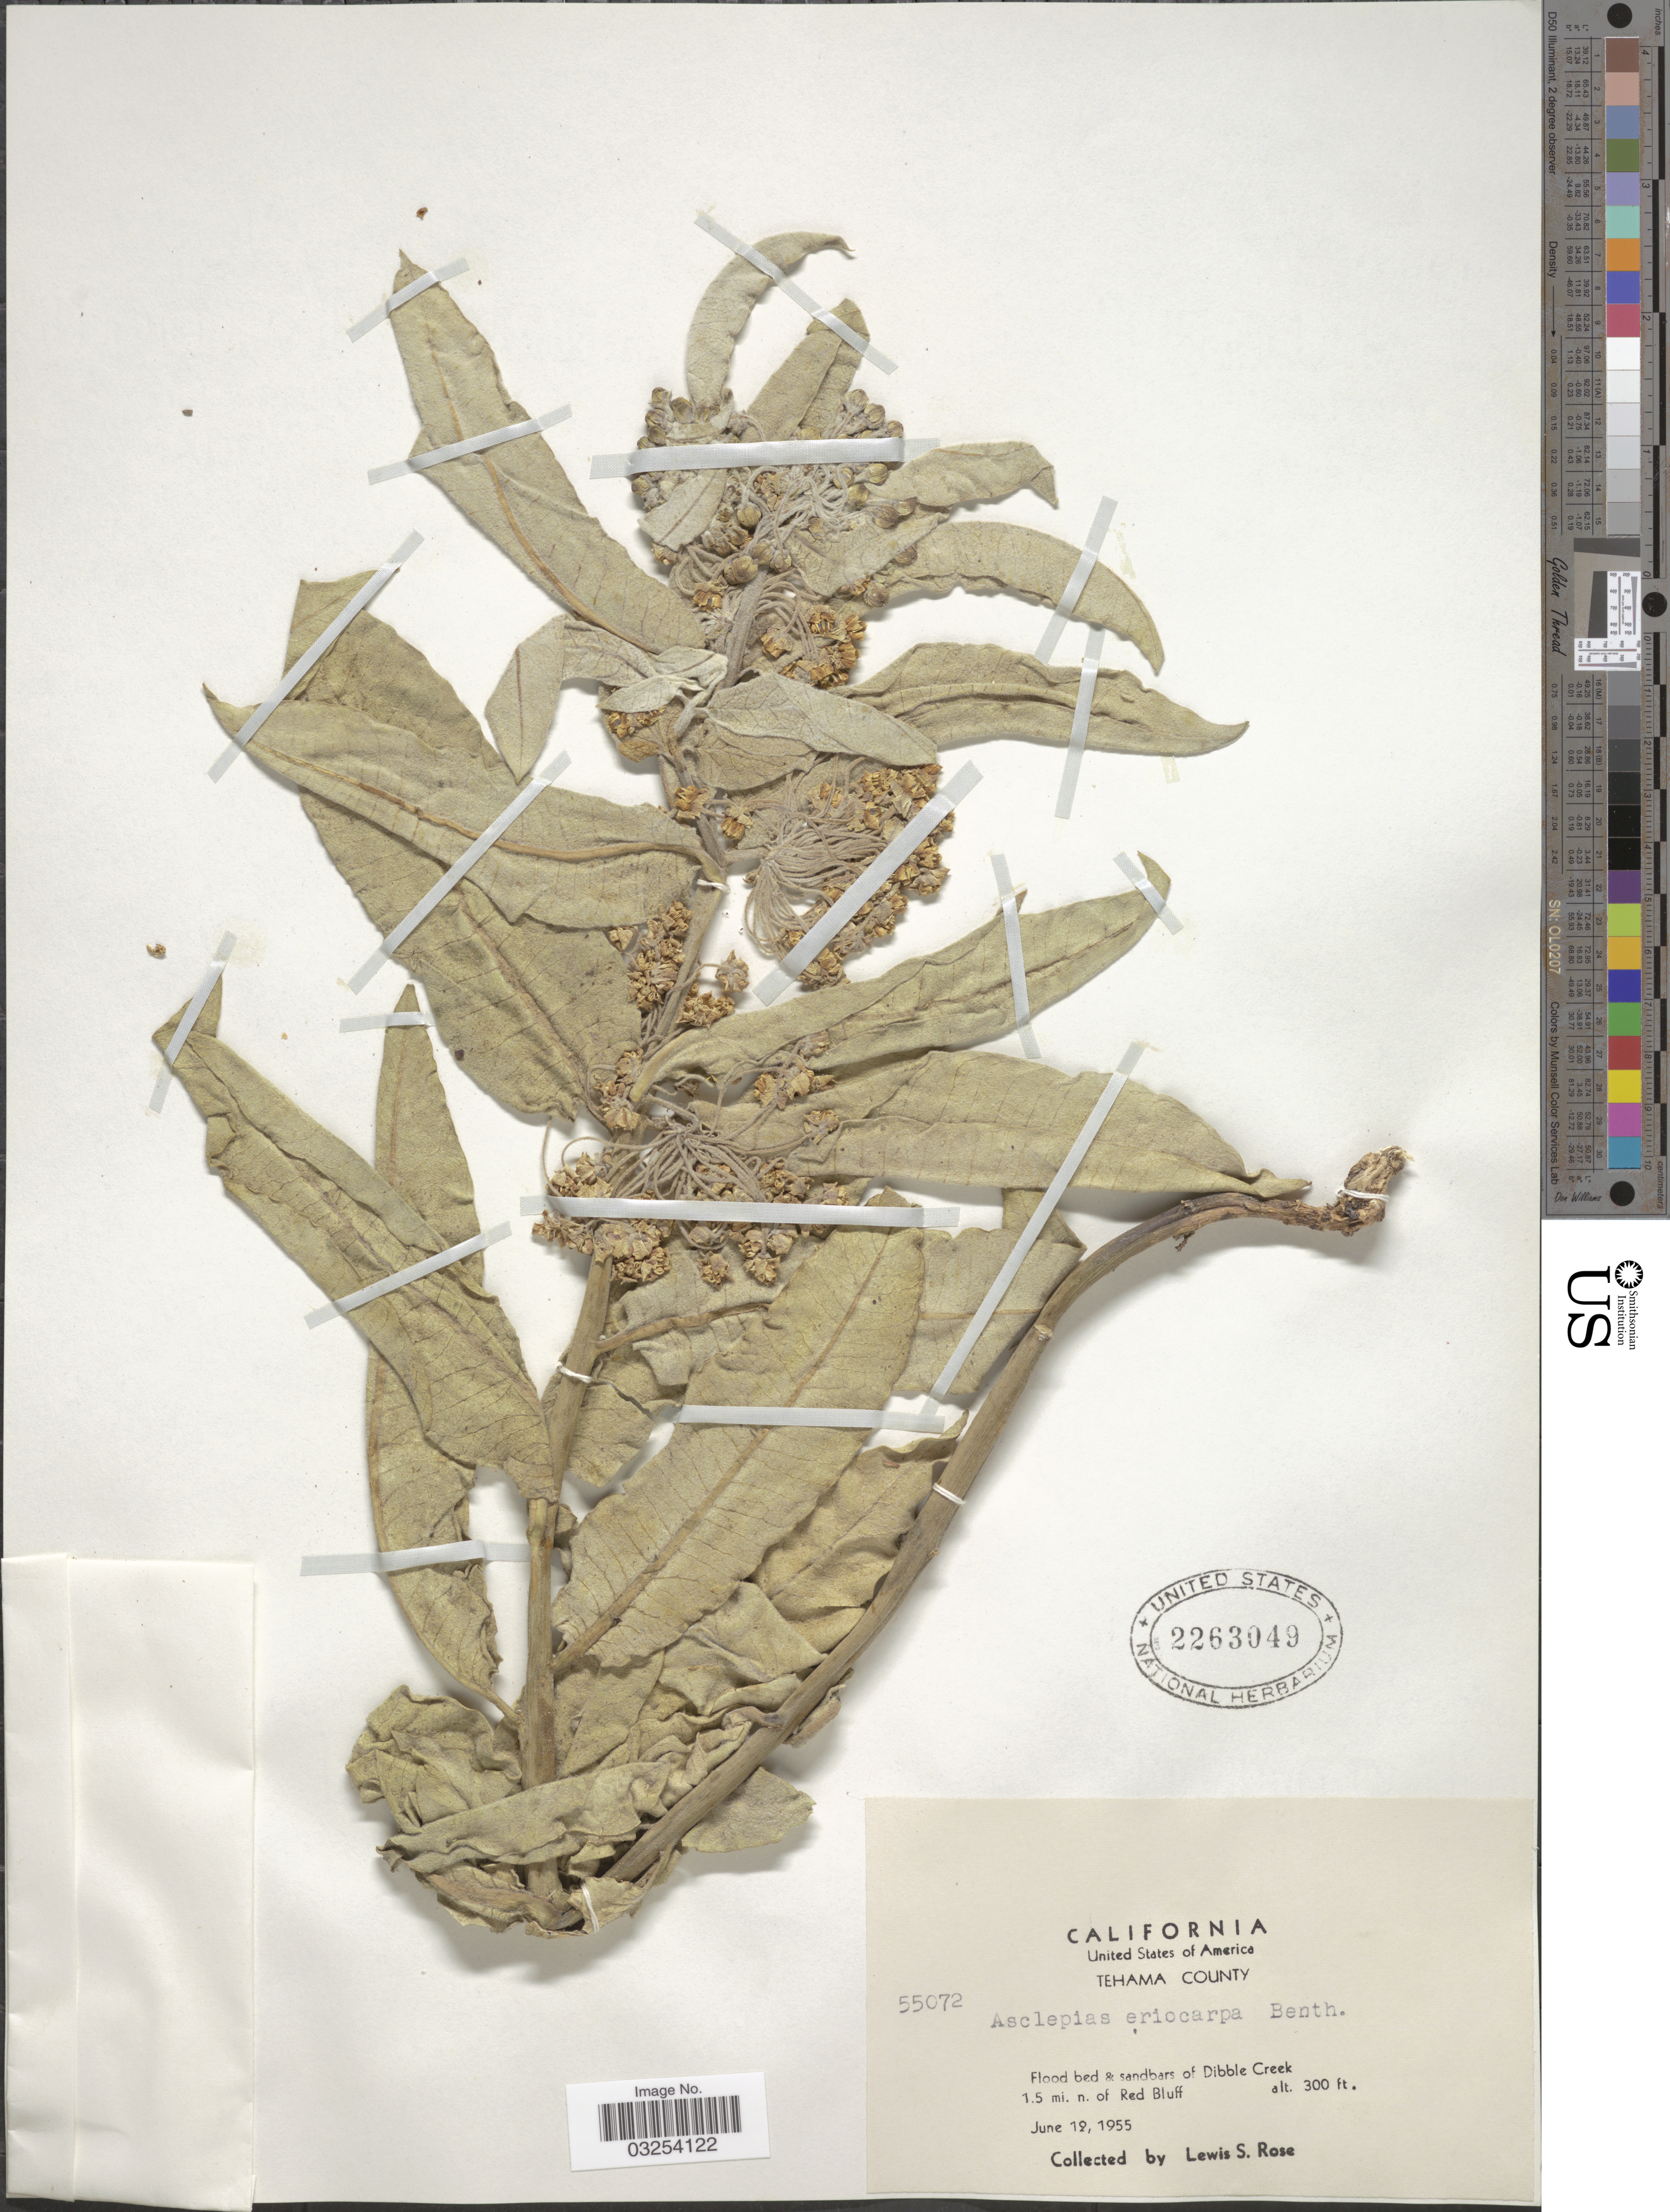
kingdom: Plantae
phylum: Tracheophyta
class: Magnoliopsida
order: Gentianales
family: Apocynaceae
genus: Asclepias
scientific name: Asclepias eriocarpa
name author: Benth.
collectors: L. S. Rose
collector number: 55072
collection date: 1955-06-19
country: United States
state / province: California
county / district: Tehama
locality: Tehama County. Flood bed & sandbars of Dibble Creek. 1.5 mi. n. of Red Bluff.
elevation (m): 91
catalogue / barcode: US 2263049